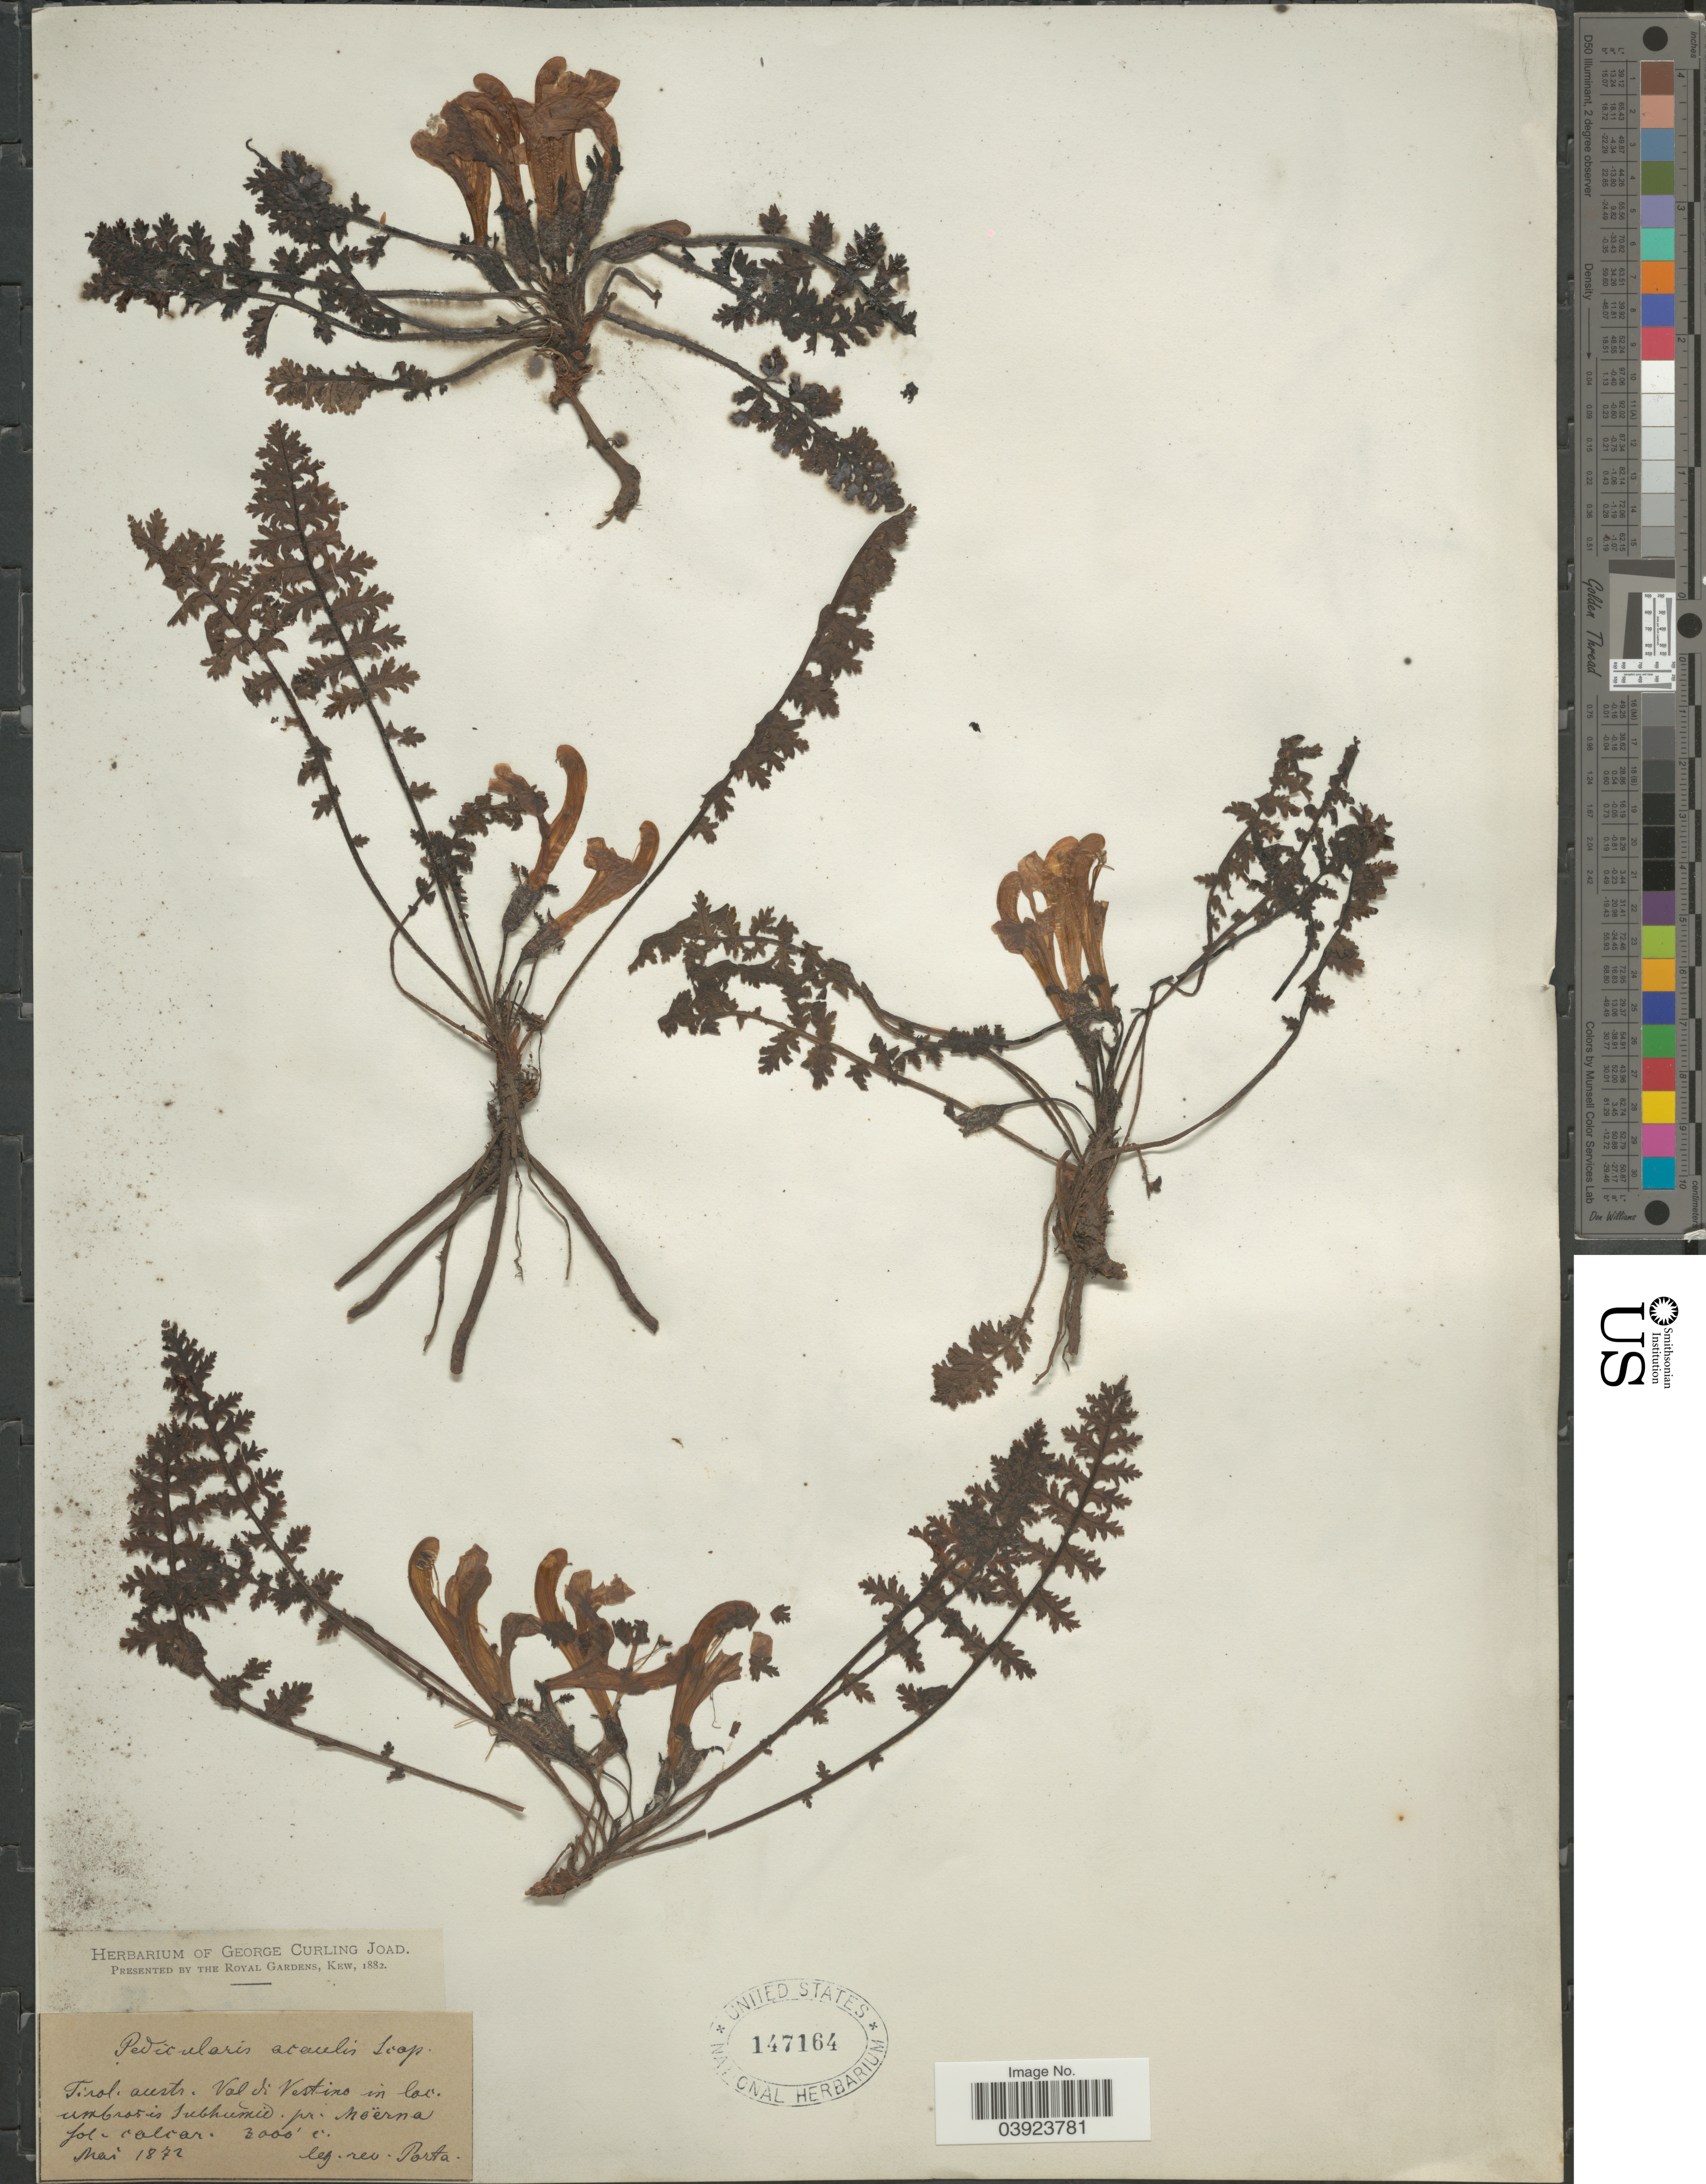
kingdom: Plantae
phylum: Tracheophyta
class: Magnoliopsida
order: Lamiales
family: Orobanchaceae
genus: Pedicularis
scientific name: Pedicularis acaulis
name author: Scop.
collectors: -- Porta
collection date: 1872-05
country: Austria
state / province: Tirol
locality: Val di Vestino in loc. umbrosis subhumis [interpreted].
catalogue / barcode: US 147164